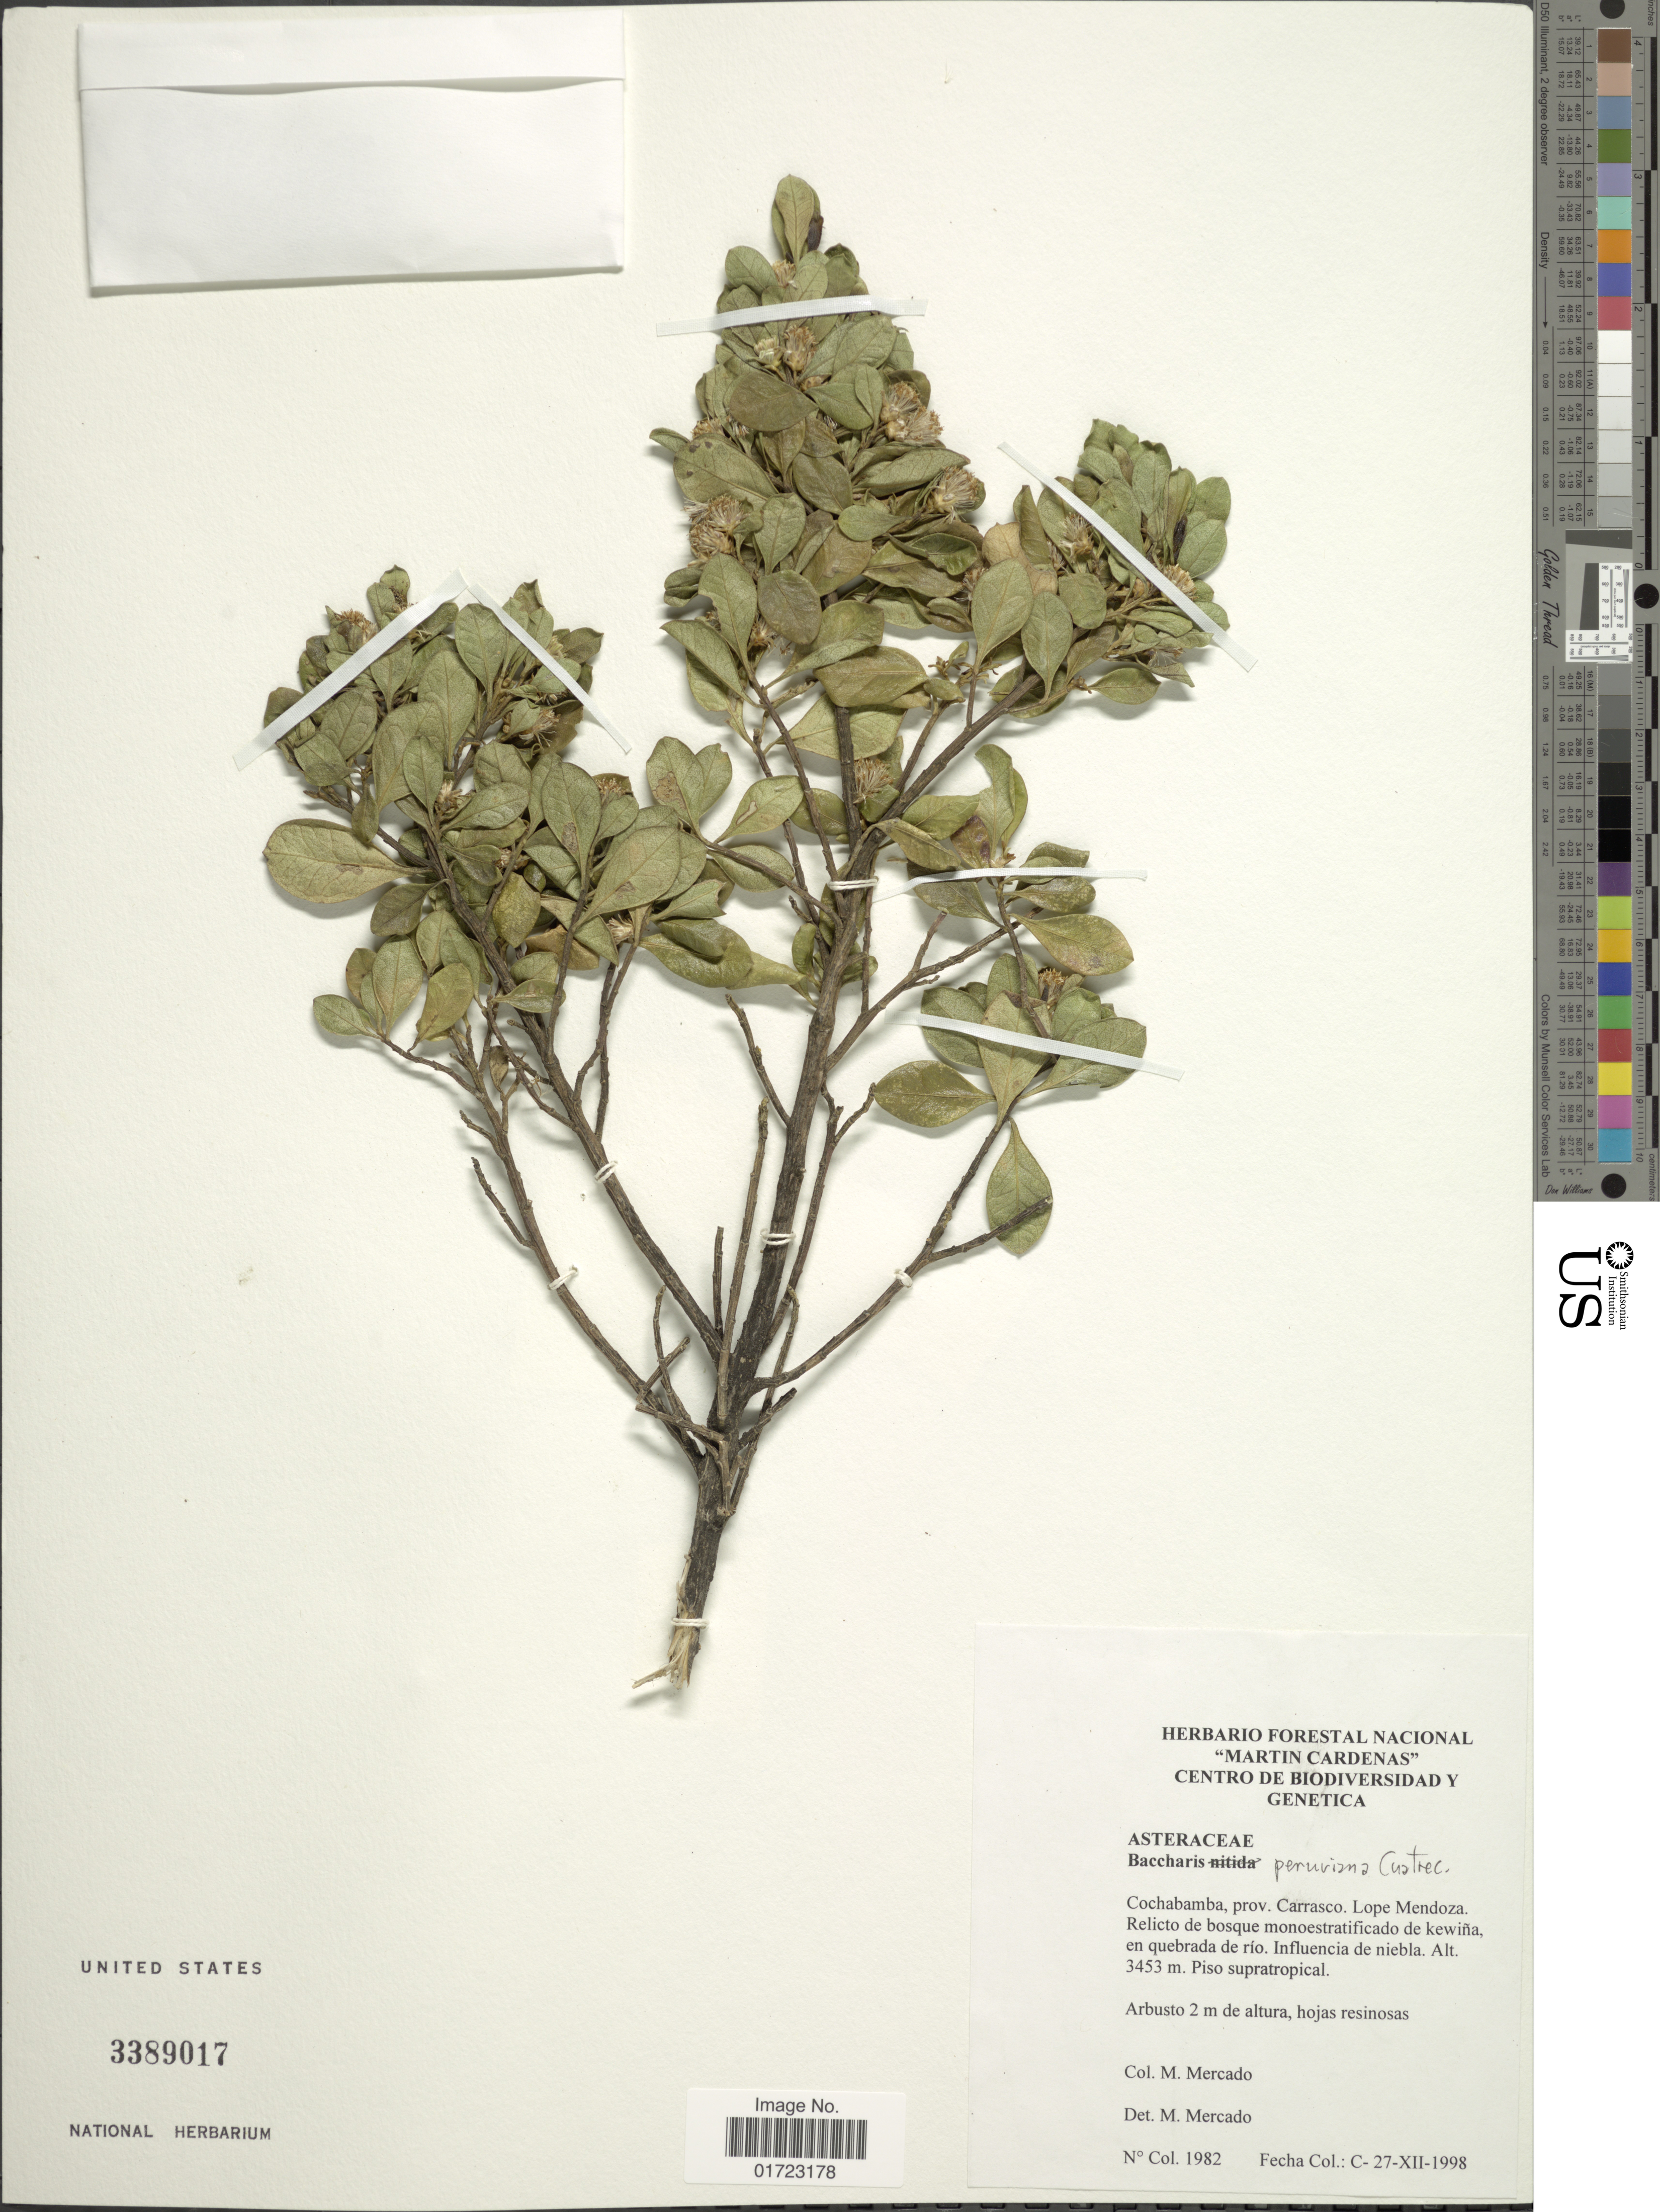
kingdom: Plantae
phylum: Tracheophyta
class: Magnoliopsida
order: Asterales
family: Asteraceae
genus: Baccharis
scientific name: Baccharis peruviana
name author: Cuatrec.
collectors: M. Mercado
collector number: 1982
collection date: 1998-12-27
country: Bolivia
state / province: Cochabamba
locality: Prov. Carrasco, Lope Mendoza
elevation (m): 3453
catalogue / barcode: US 3389017